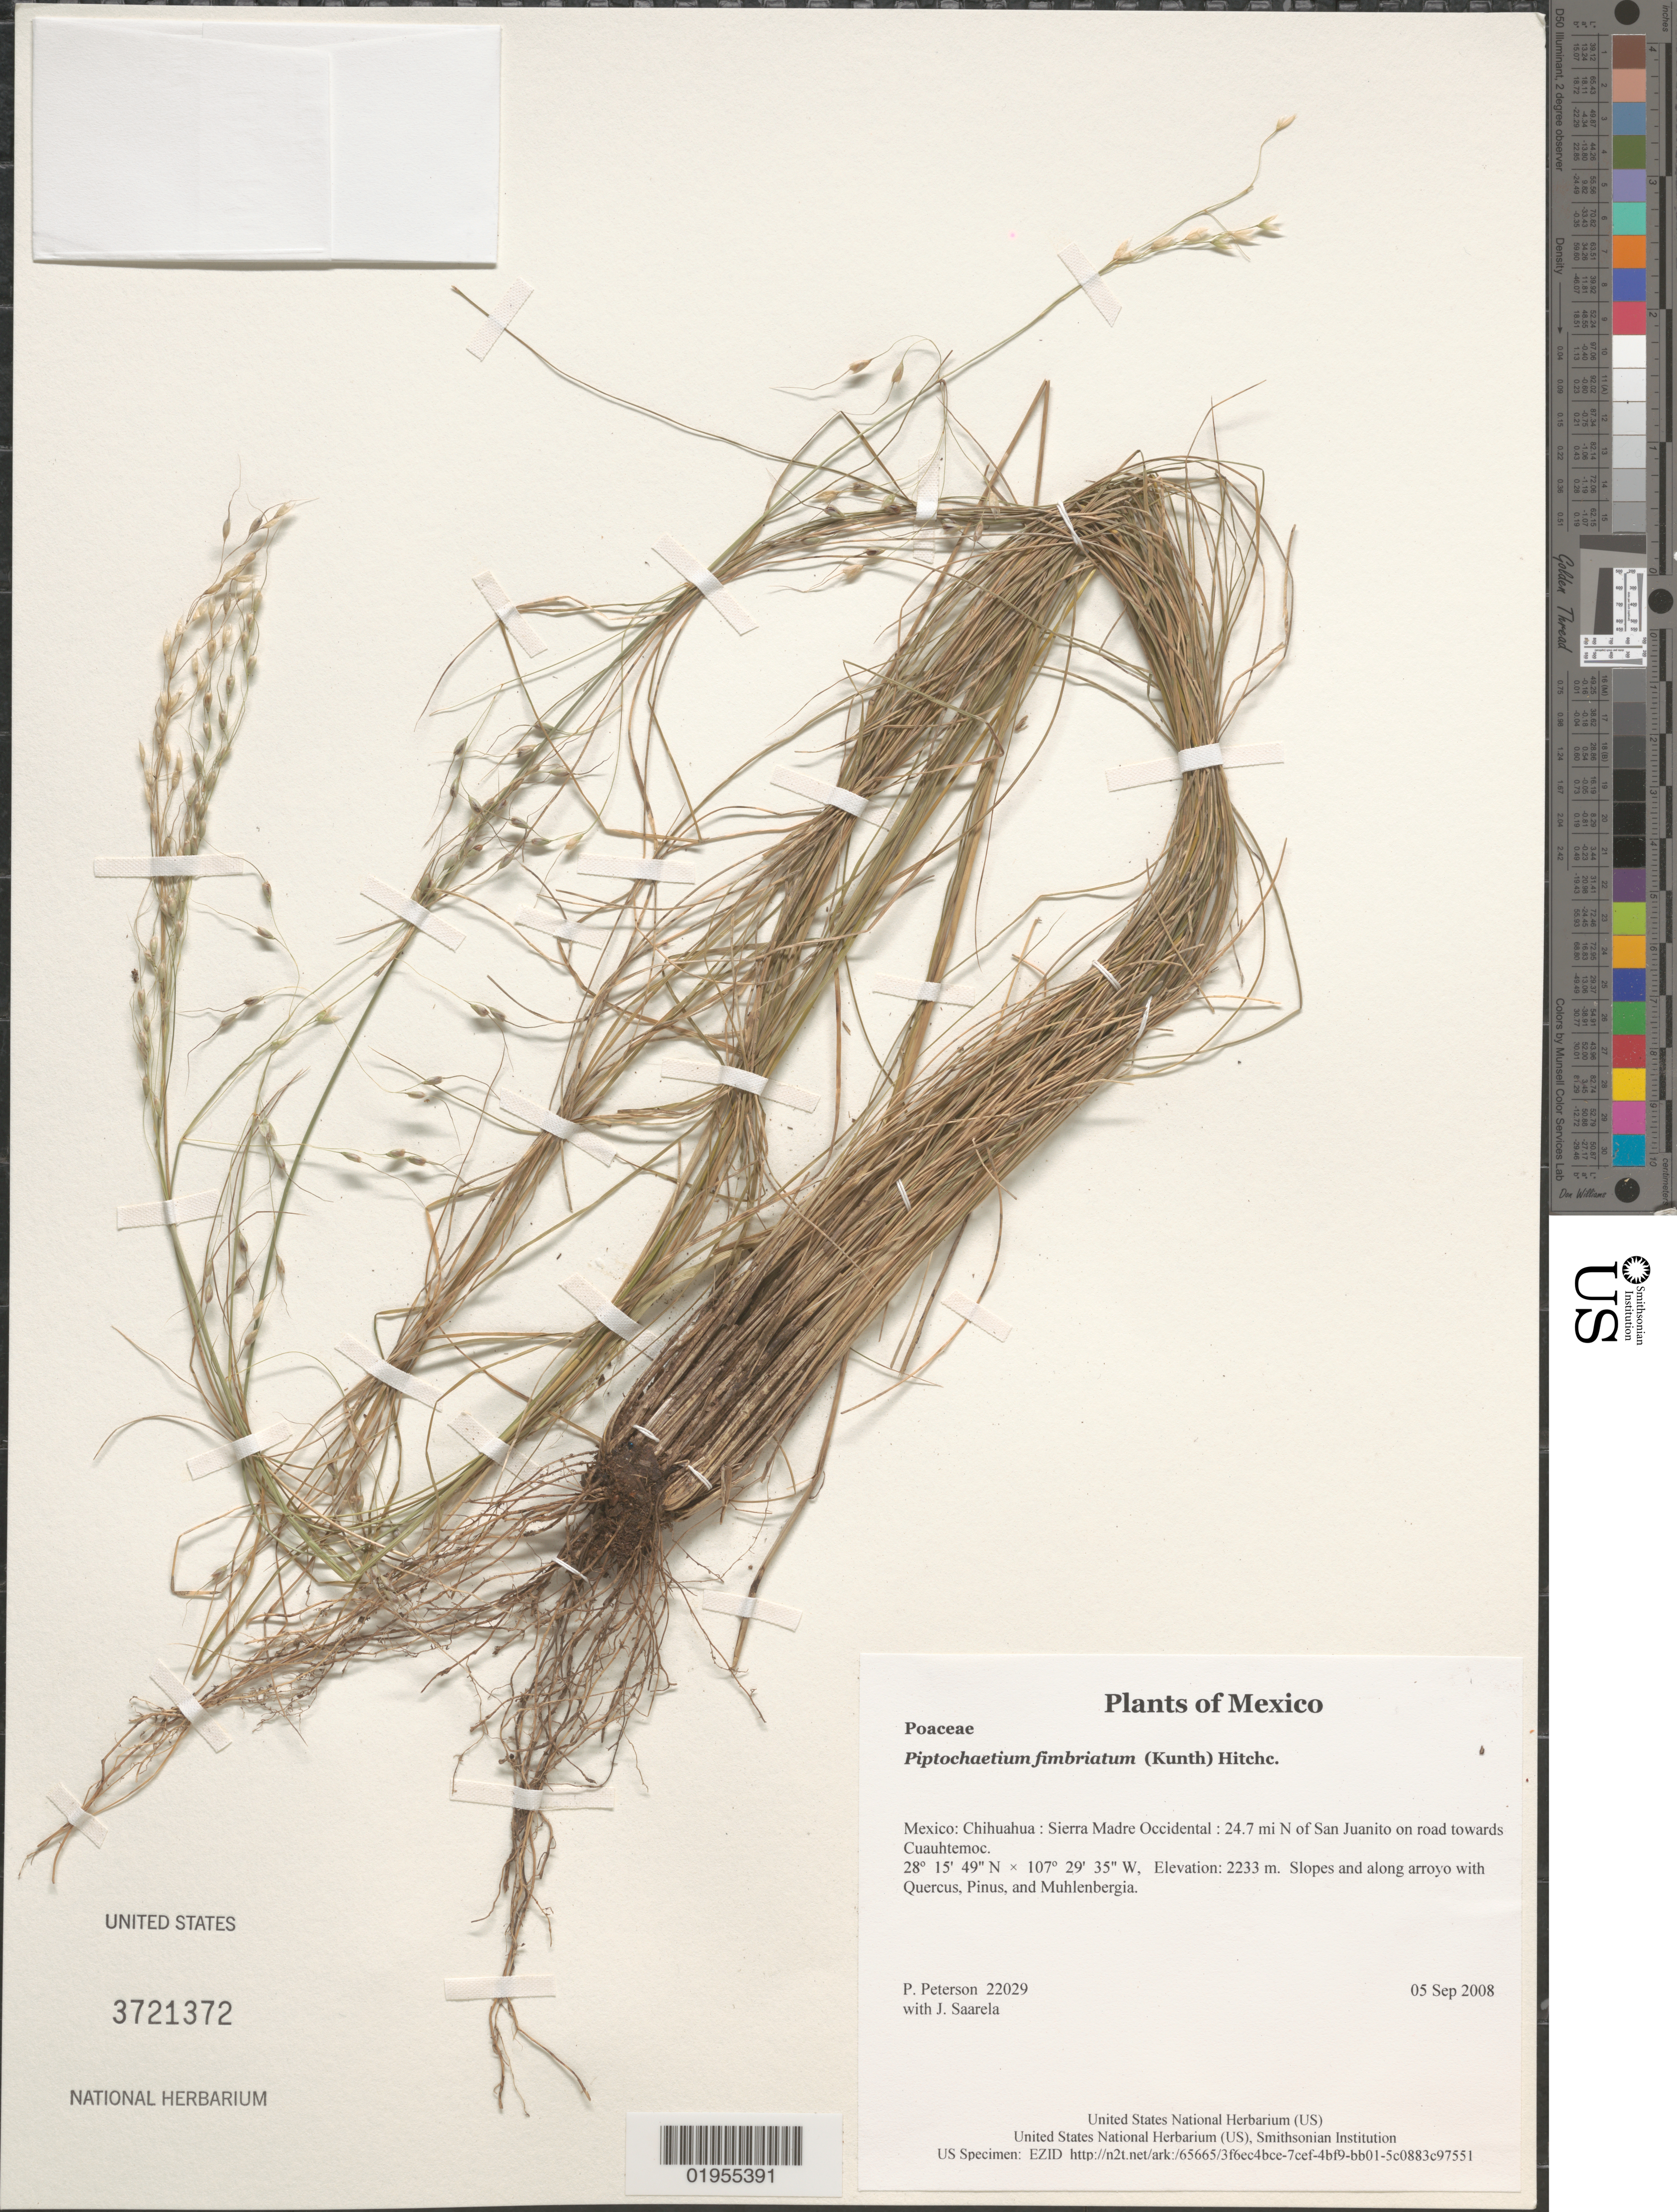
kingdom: Plantae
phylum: Tracheophyta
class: Liliopsida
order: Poales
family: Poaceae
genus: Piptochaetium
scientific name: Piptochaetium fimbriatum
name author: (Kunth) Hitchc.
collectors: P. M. Peterson & J. Saarela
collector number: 22029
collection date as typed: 05 Sep 2008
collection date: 2008-09-05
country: Mexico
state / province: Chihuahua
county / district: Sierra Madre Occidental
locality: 24.7 mi N of San Juanito on road towards Cuauhtemoc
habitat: Slopes and along arroyo with Quercus, Pinus, and Muhlenbergia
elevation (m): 2233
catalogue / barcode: US 3721372